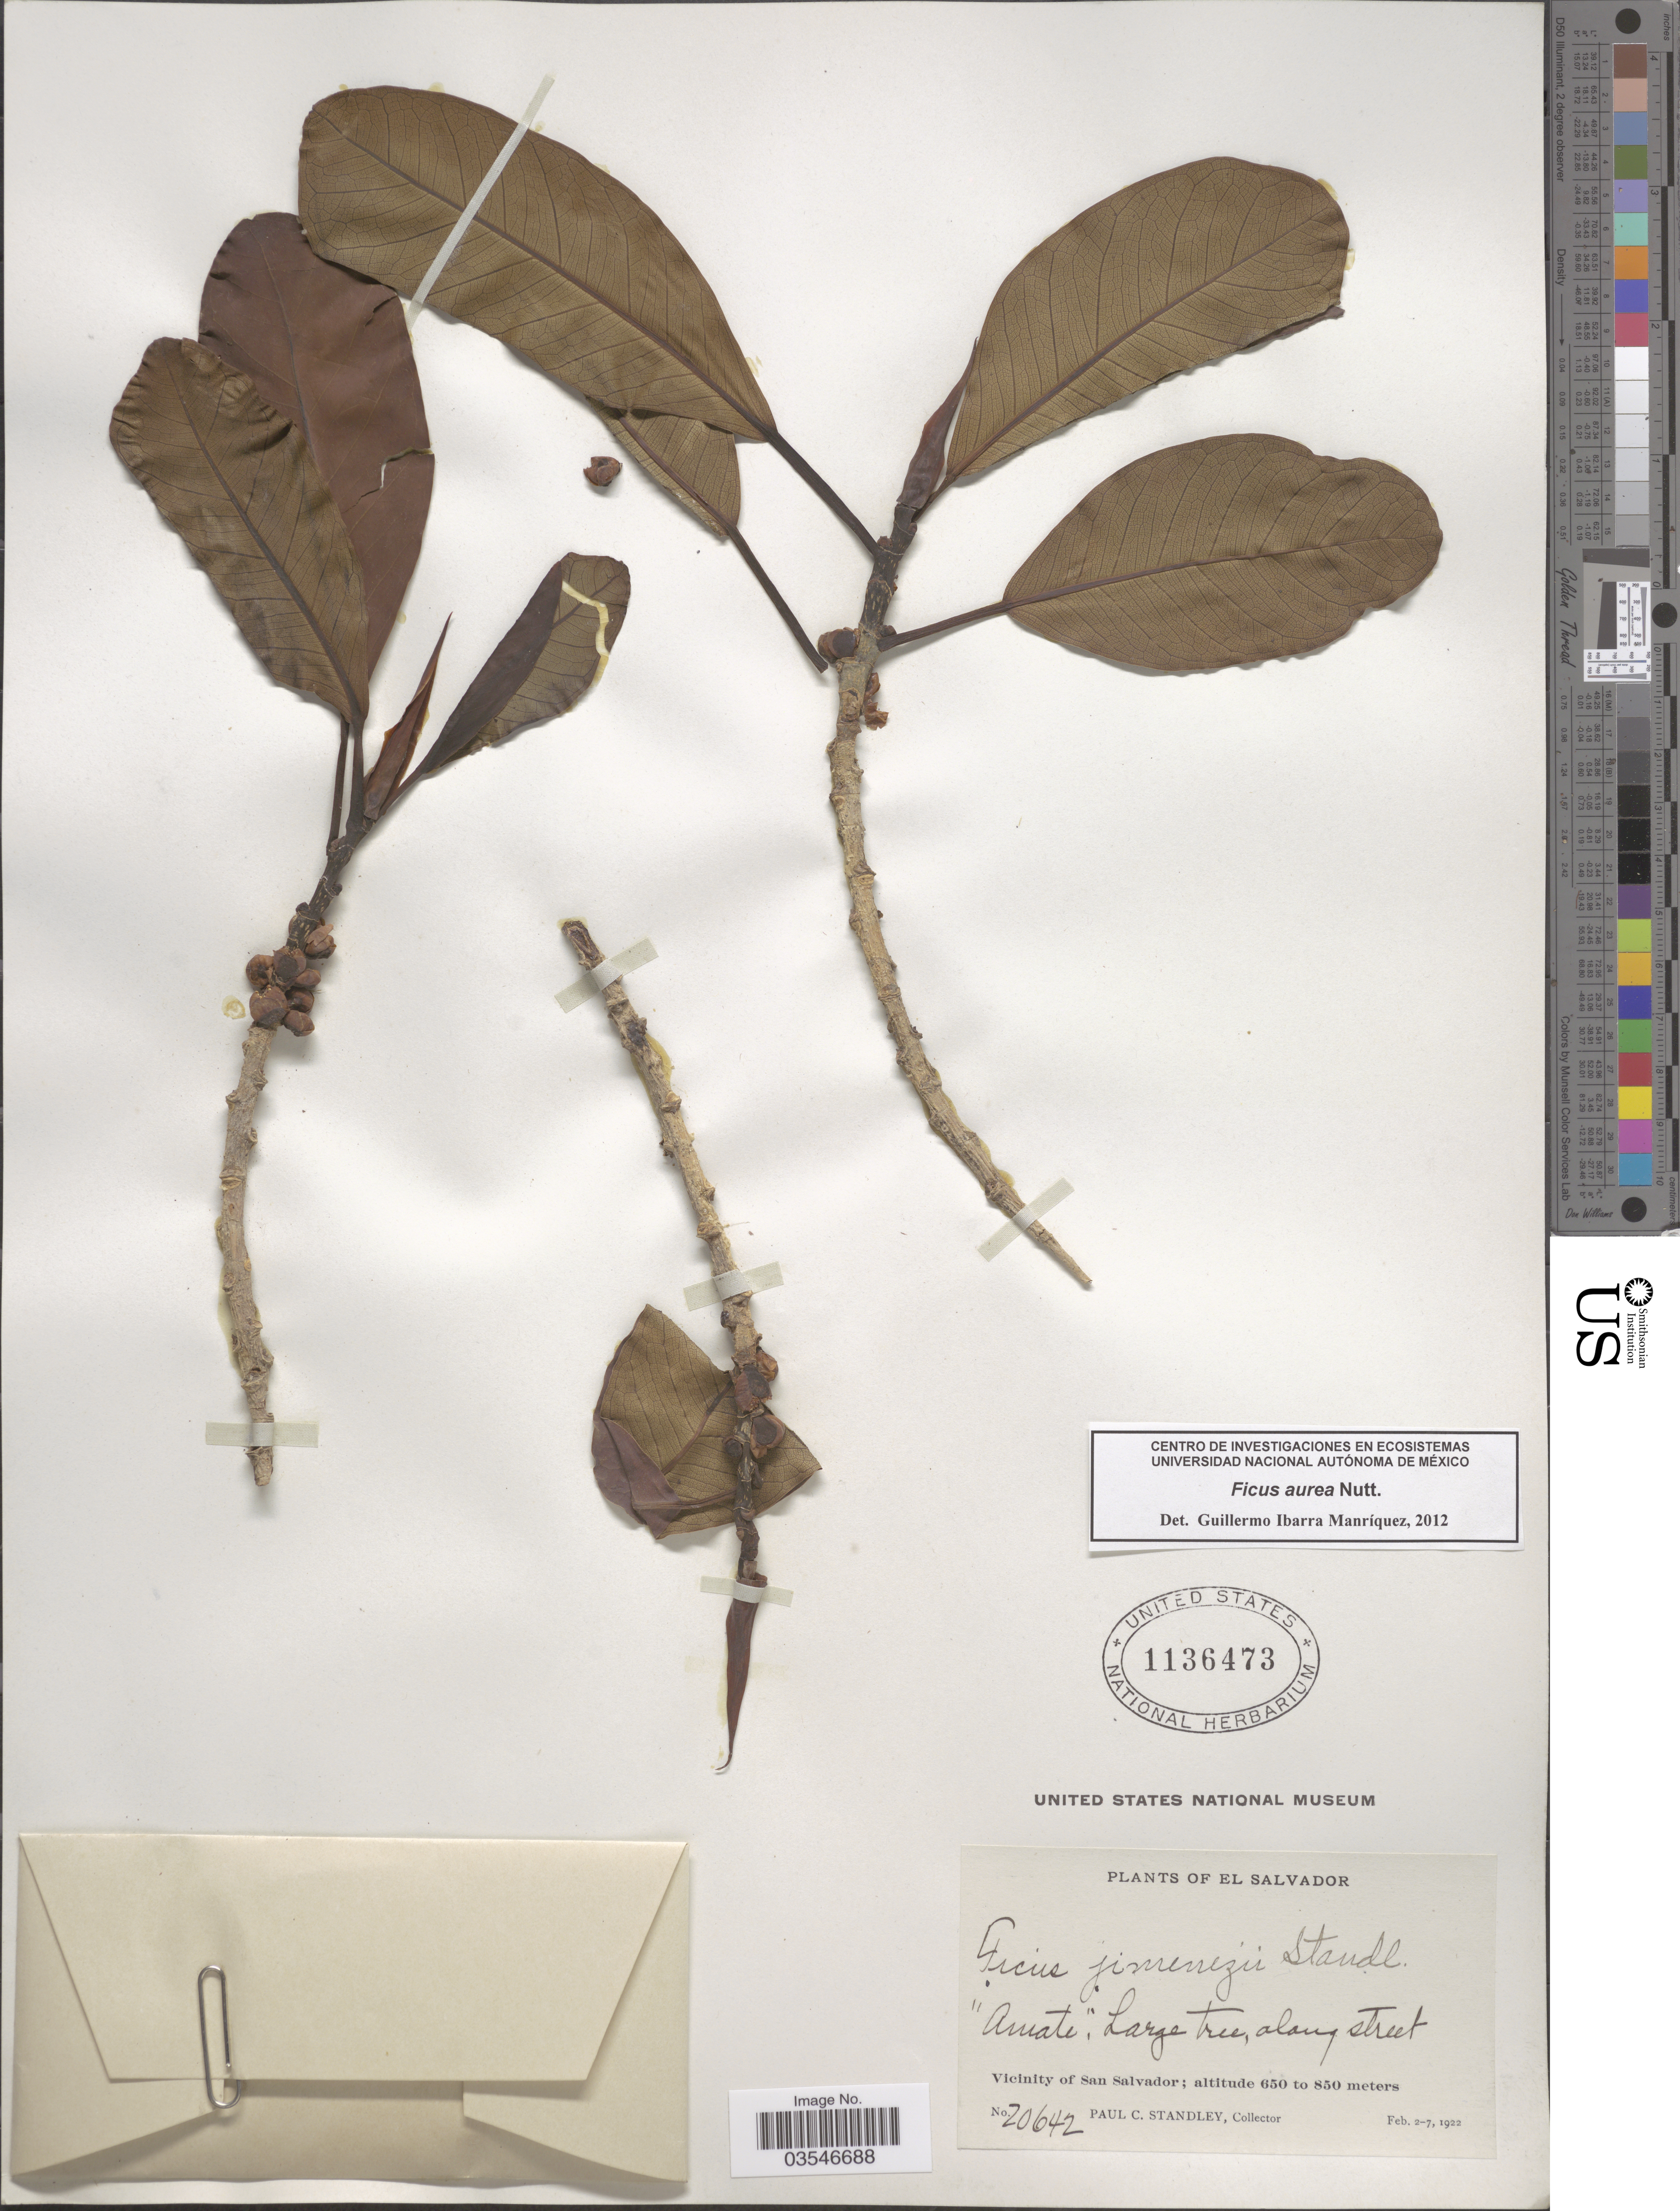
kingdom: Plantae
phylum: Tracheophyta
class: Magnoliopsida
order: Rosales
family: Moraceae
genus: Ficus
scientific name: Ficus aurea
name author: Nutt.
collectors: P. C. Standley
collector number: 20642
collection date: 1922-02-02/1922-02-07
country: El Salvador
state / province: San Salvador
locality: Vicinity of San Salvador.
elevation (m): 650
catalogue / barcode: US 1136473